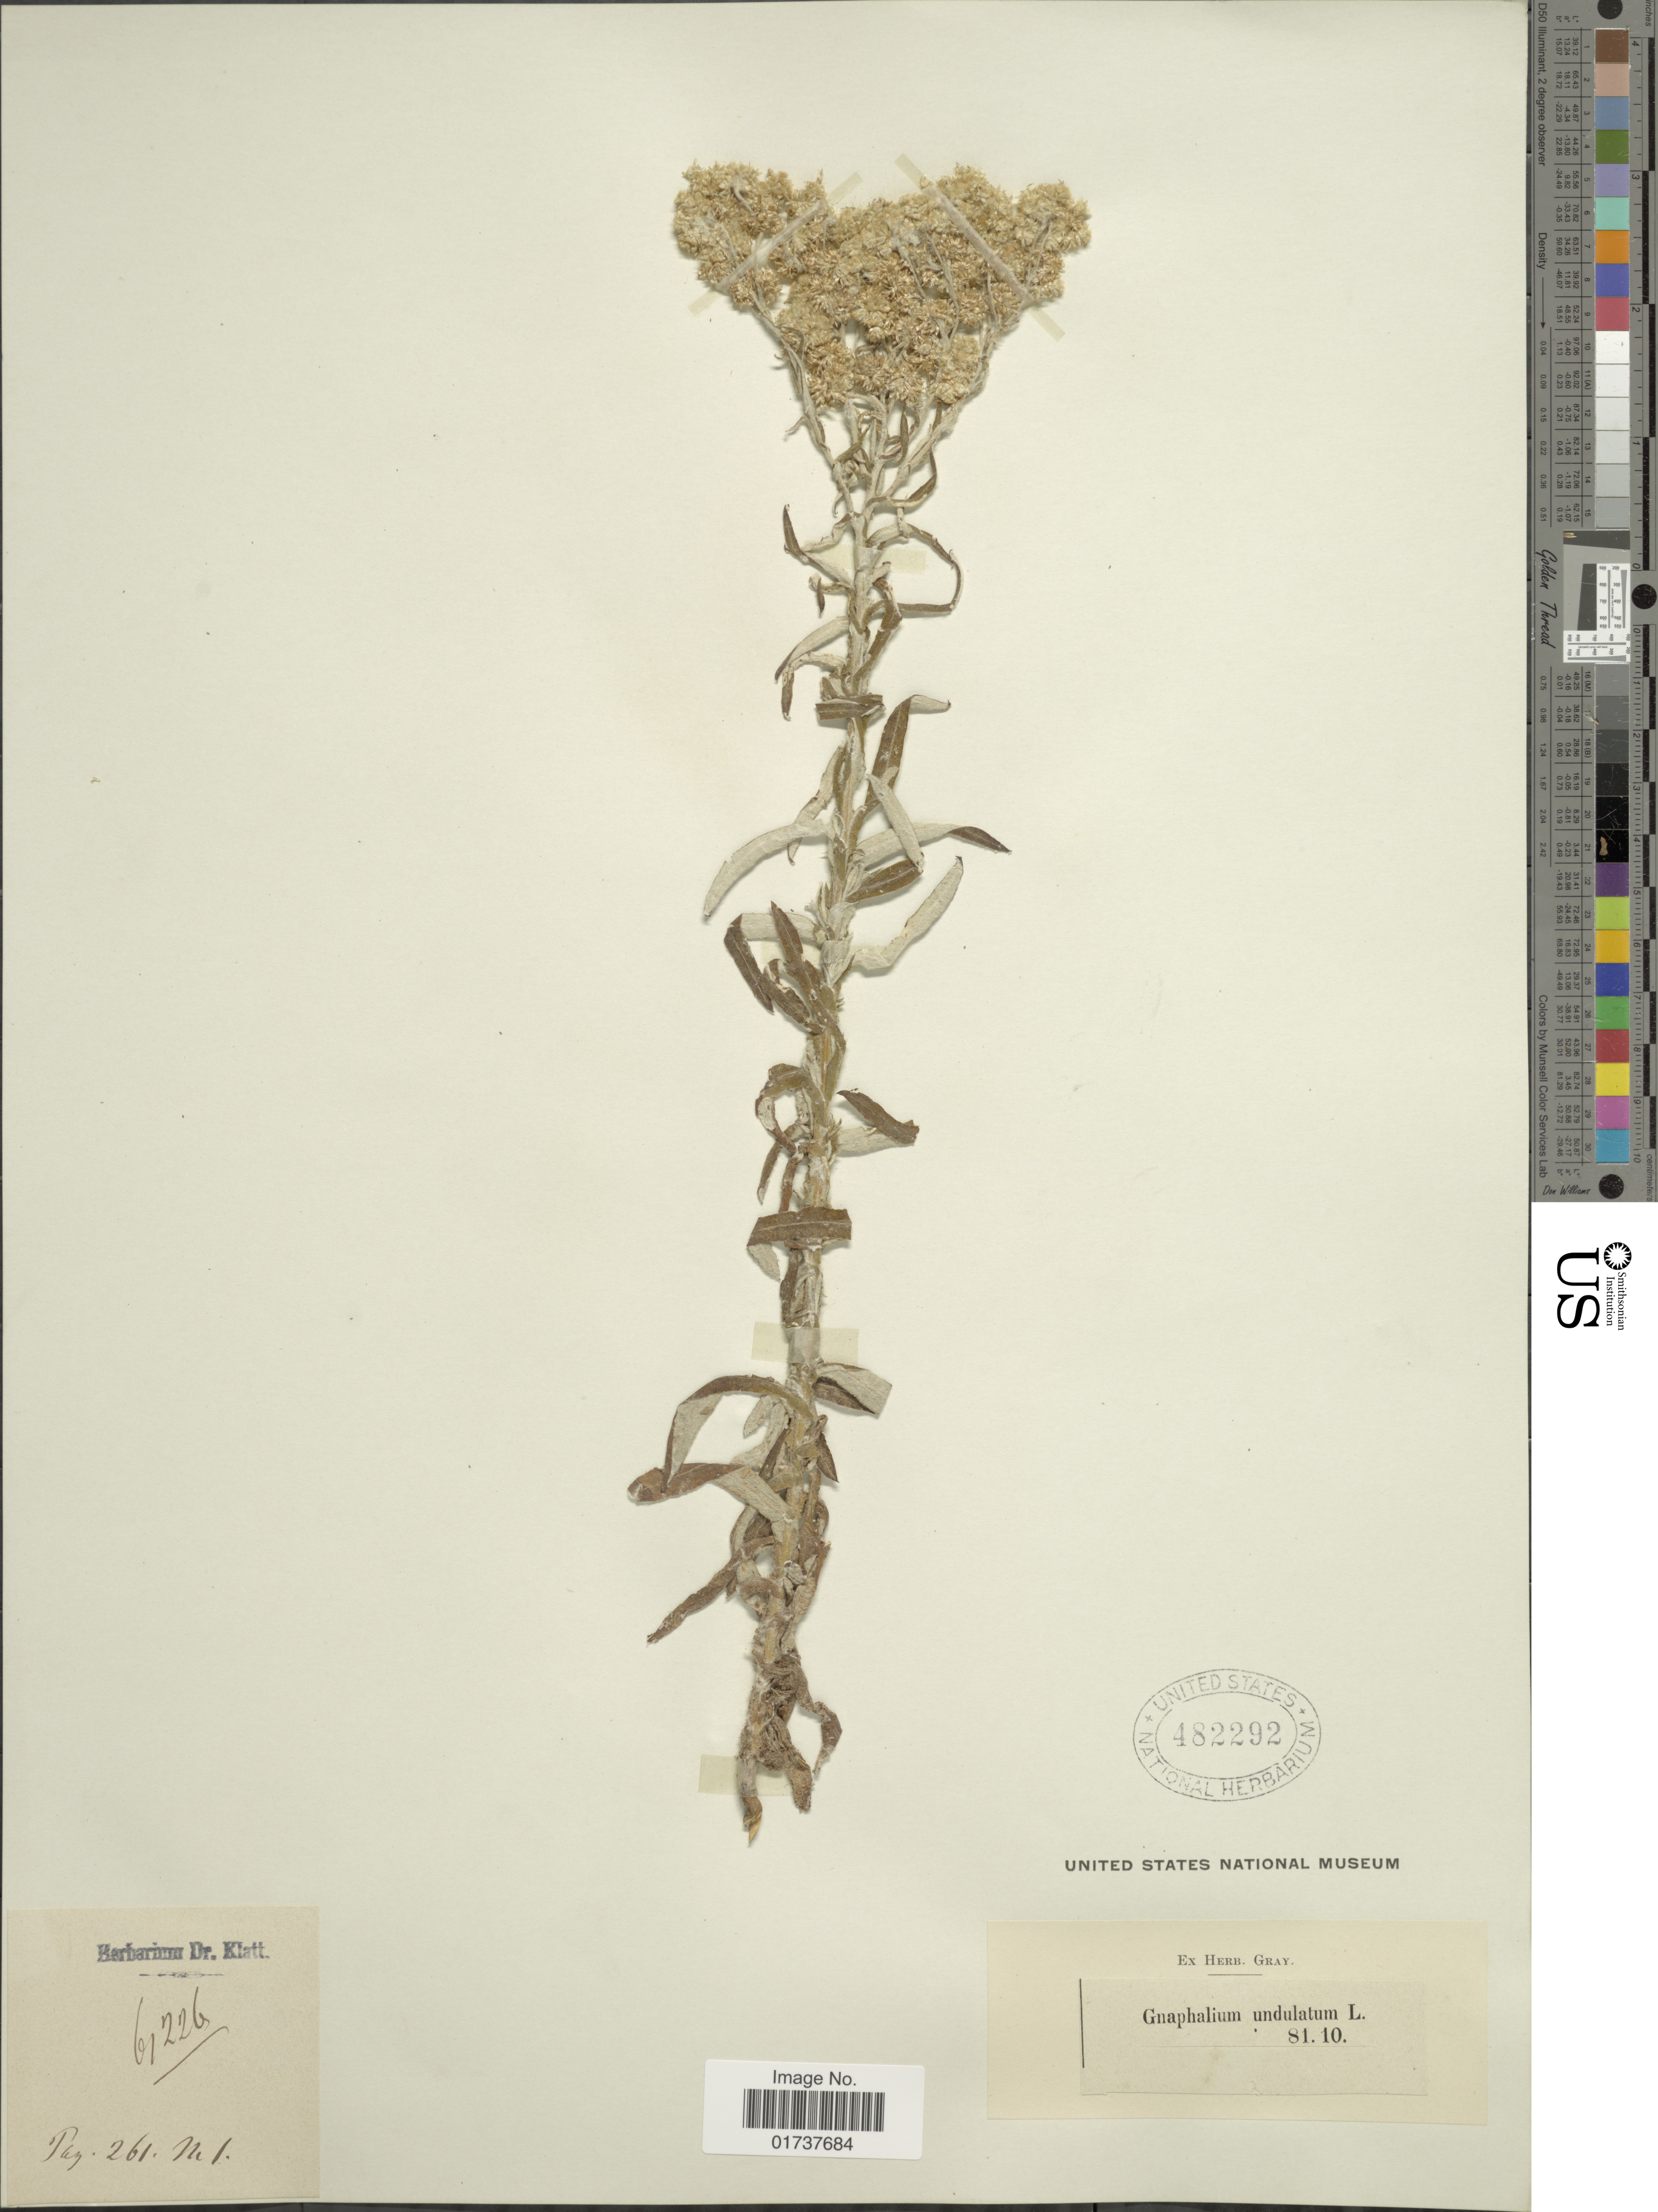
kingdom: Plantae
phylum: Tracheophyta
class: Magnoliopsida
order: Asterales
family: Asteraceae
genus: Gnaphalium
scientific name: Gnaphalium undulatum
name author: L.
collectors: ex herb. Gray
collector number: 61226?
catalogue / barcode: US 482292